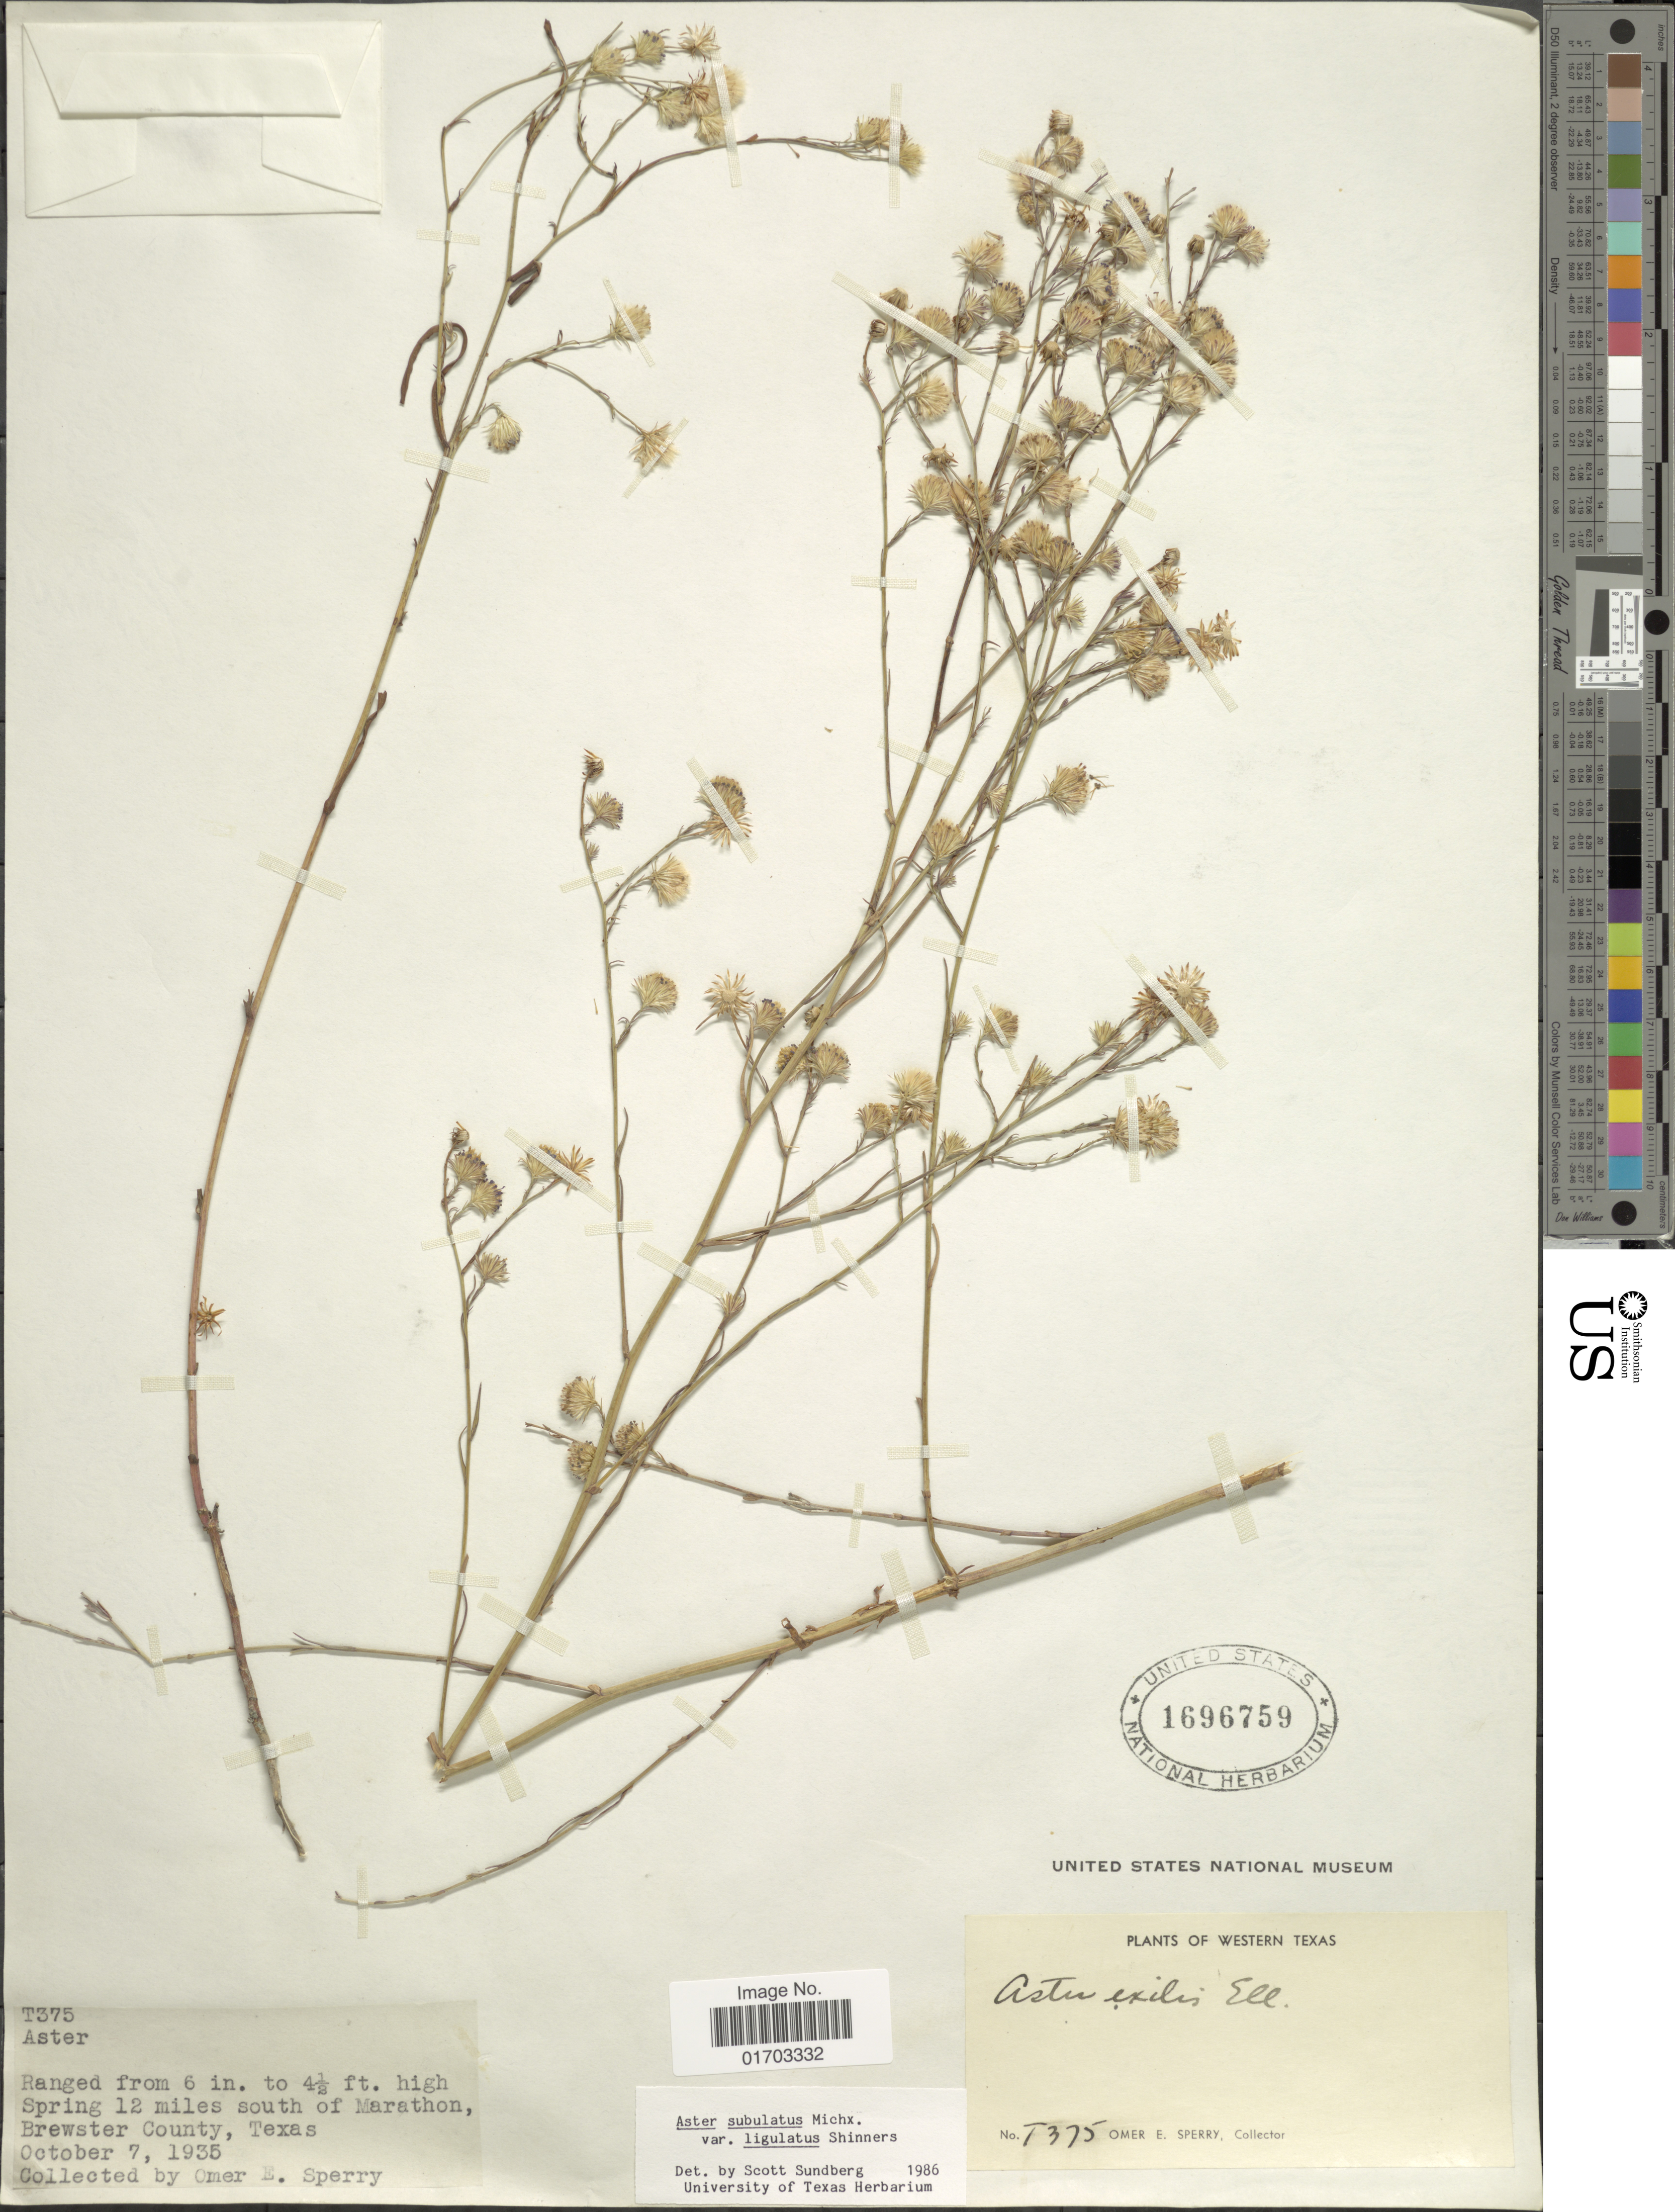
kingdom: Plantae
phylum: Tracheophyta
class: Magnoliopsida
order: Asterales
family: Asteraceae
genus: Symphyotrichum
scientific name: Symphyotrichum subulatum var. ligulatum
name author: (Shinners) S.D. Sundb.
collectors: O. E. Sperry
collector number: T375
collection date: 1935-10-07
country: United States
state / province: Texas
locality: Western Texas, Spring 12 miles south of Marathon, Brewster County.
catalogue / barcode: US 1696759